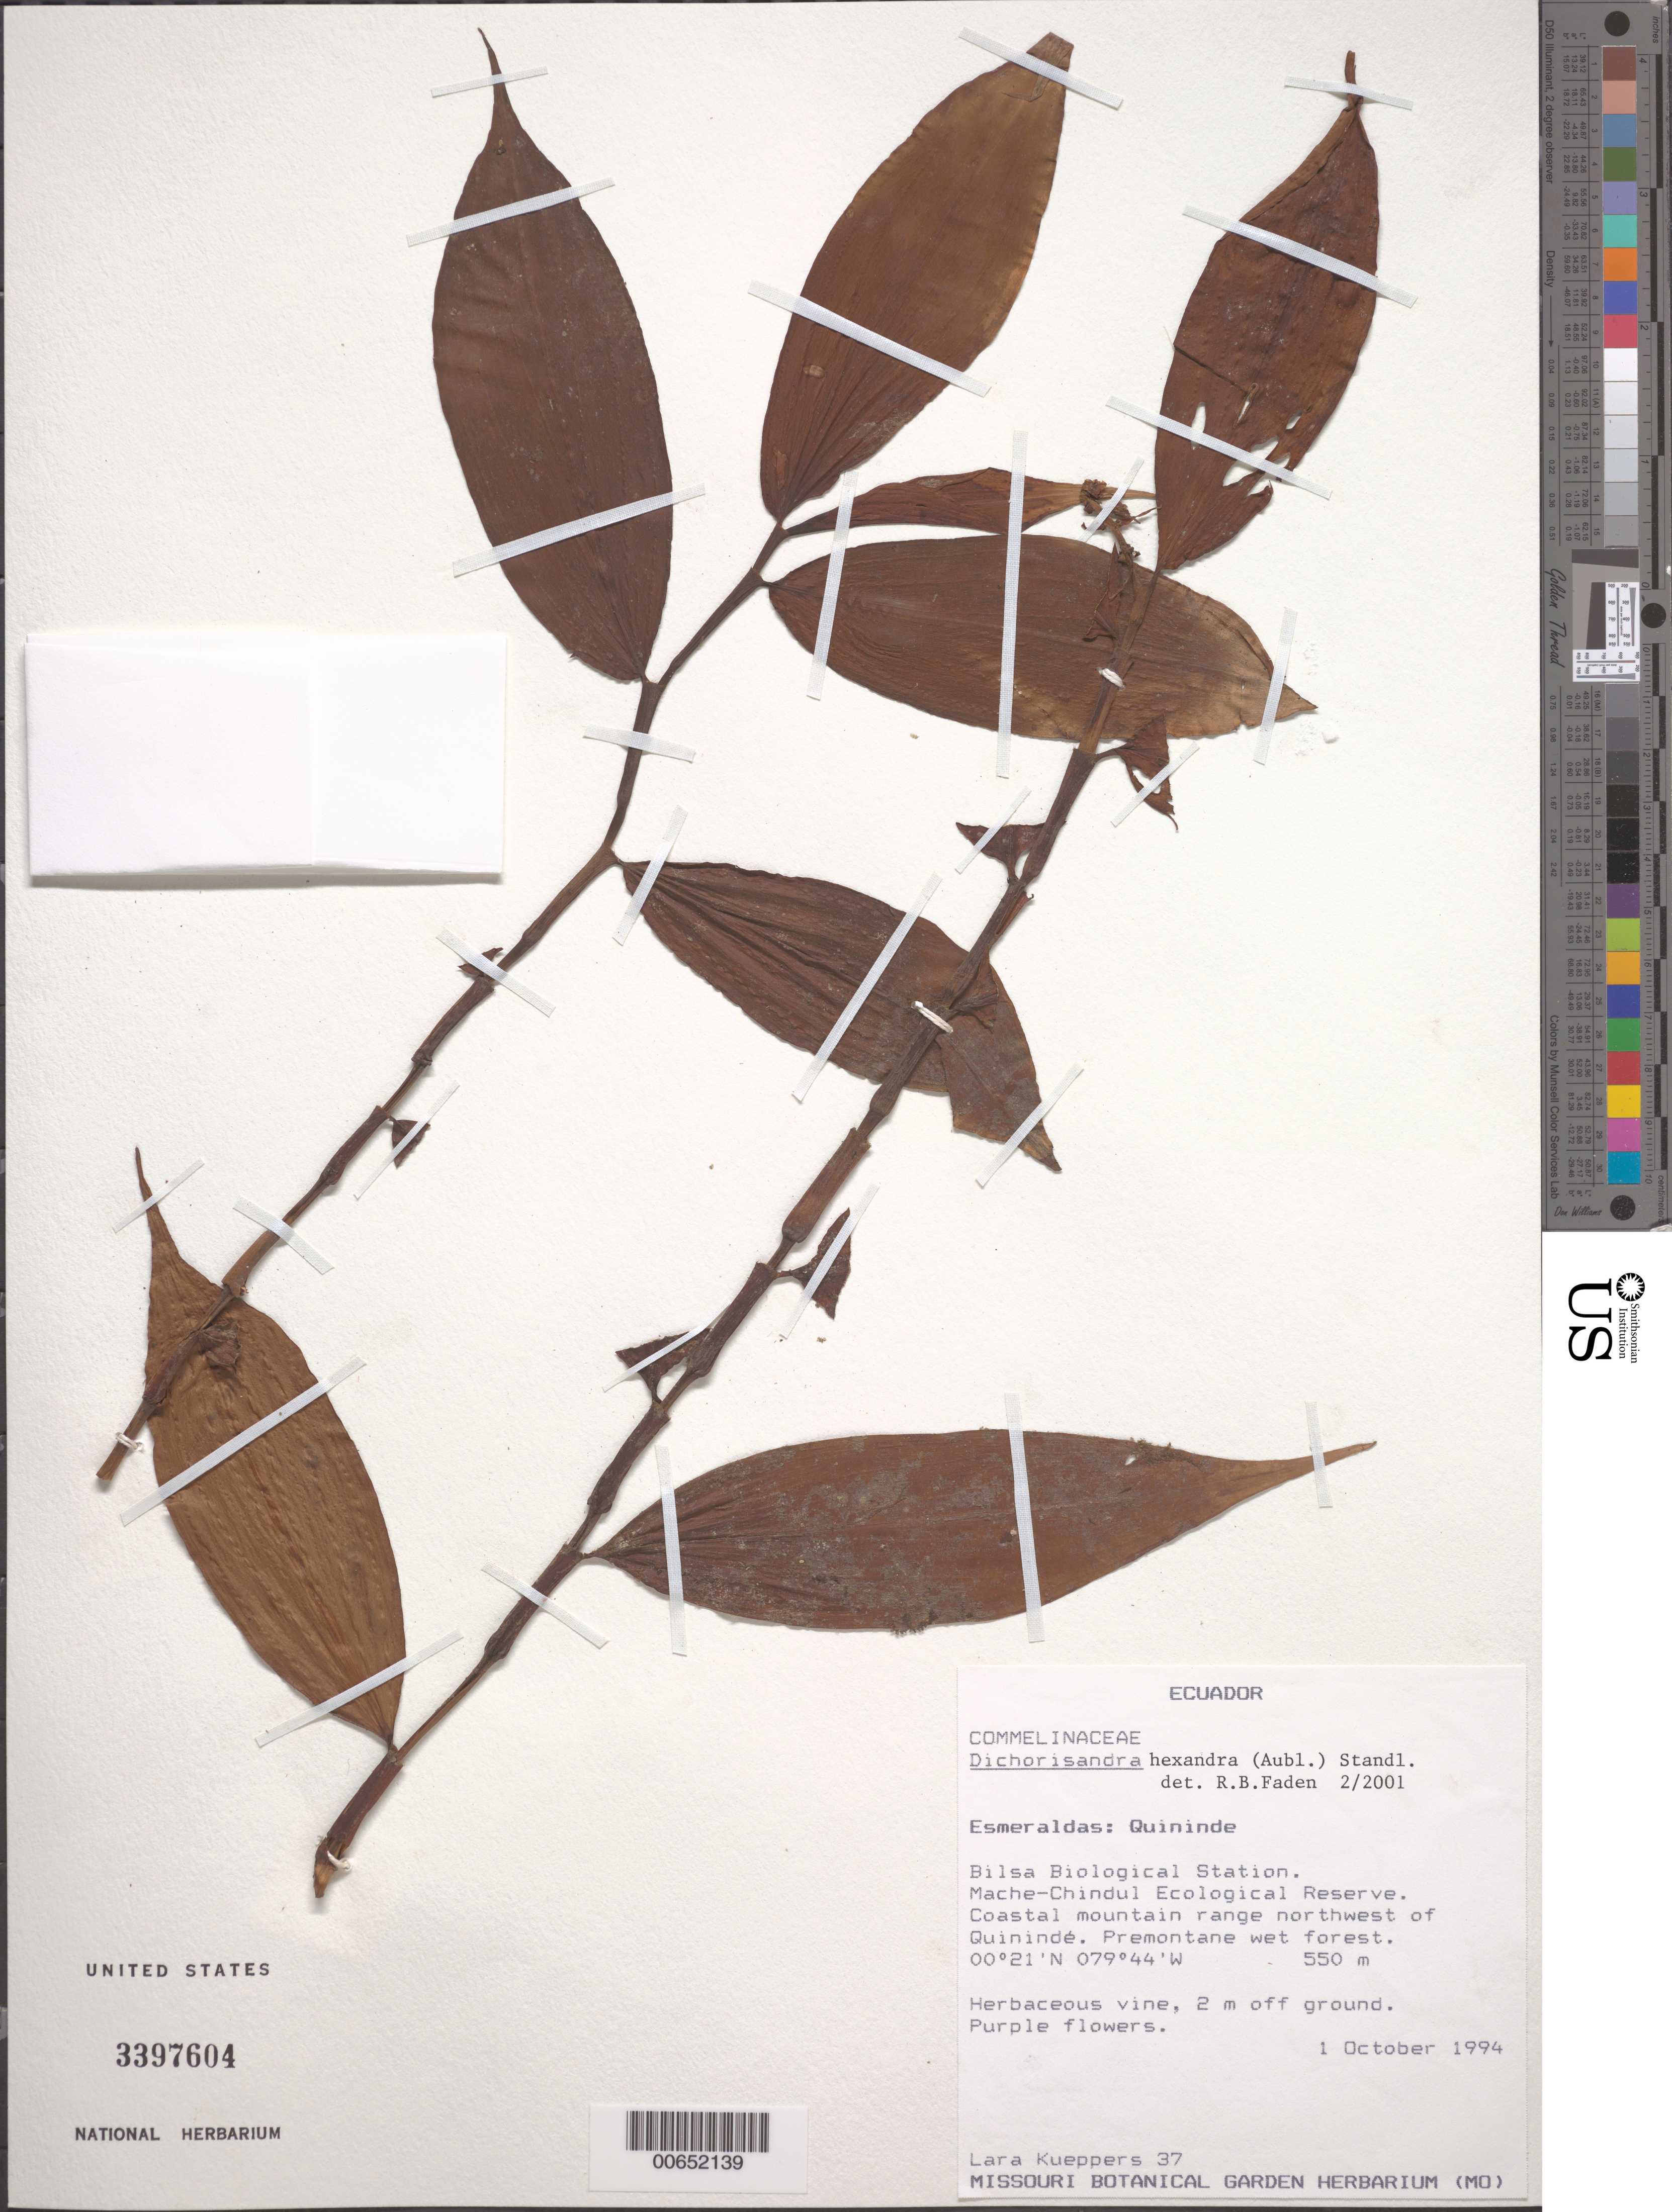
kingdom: Plantae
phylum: Tracheophyta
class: Liliopsida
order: Commelinales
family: Commelinaceae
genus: Dichorisandra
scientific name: Dichorisandra hexandra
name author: (Aubl.) Standl.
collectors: L. Kueppers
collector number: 37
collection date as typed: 01 Oct 1994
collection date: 1994-10-01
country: Ecuador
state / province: Esmeraldas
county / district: Quinindé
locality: Quininde Canton, Bilsa Biological Station, Mache-Chindul Ecological Reserve, NW of Quininde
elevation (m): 550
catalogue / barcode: US 3397604